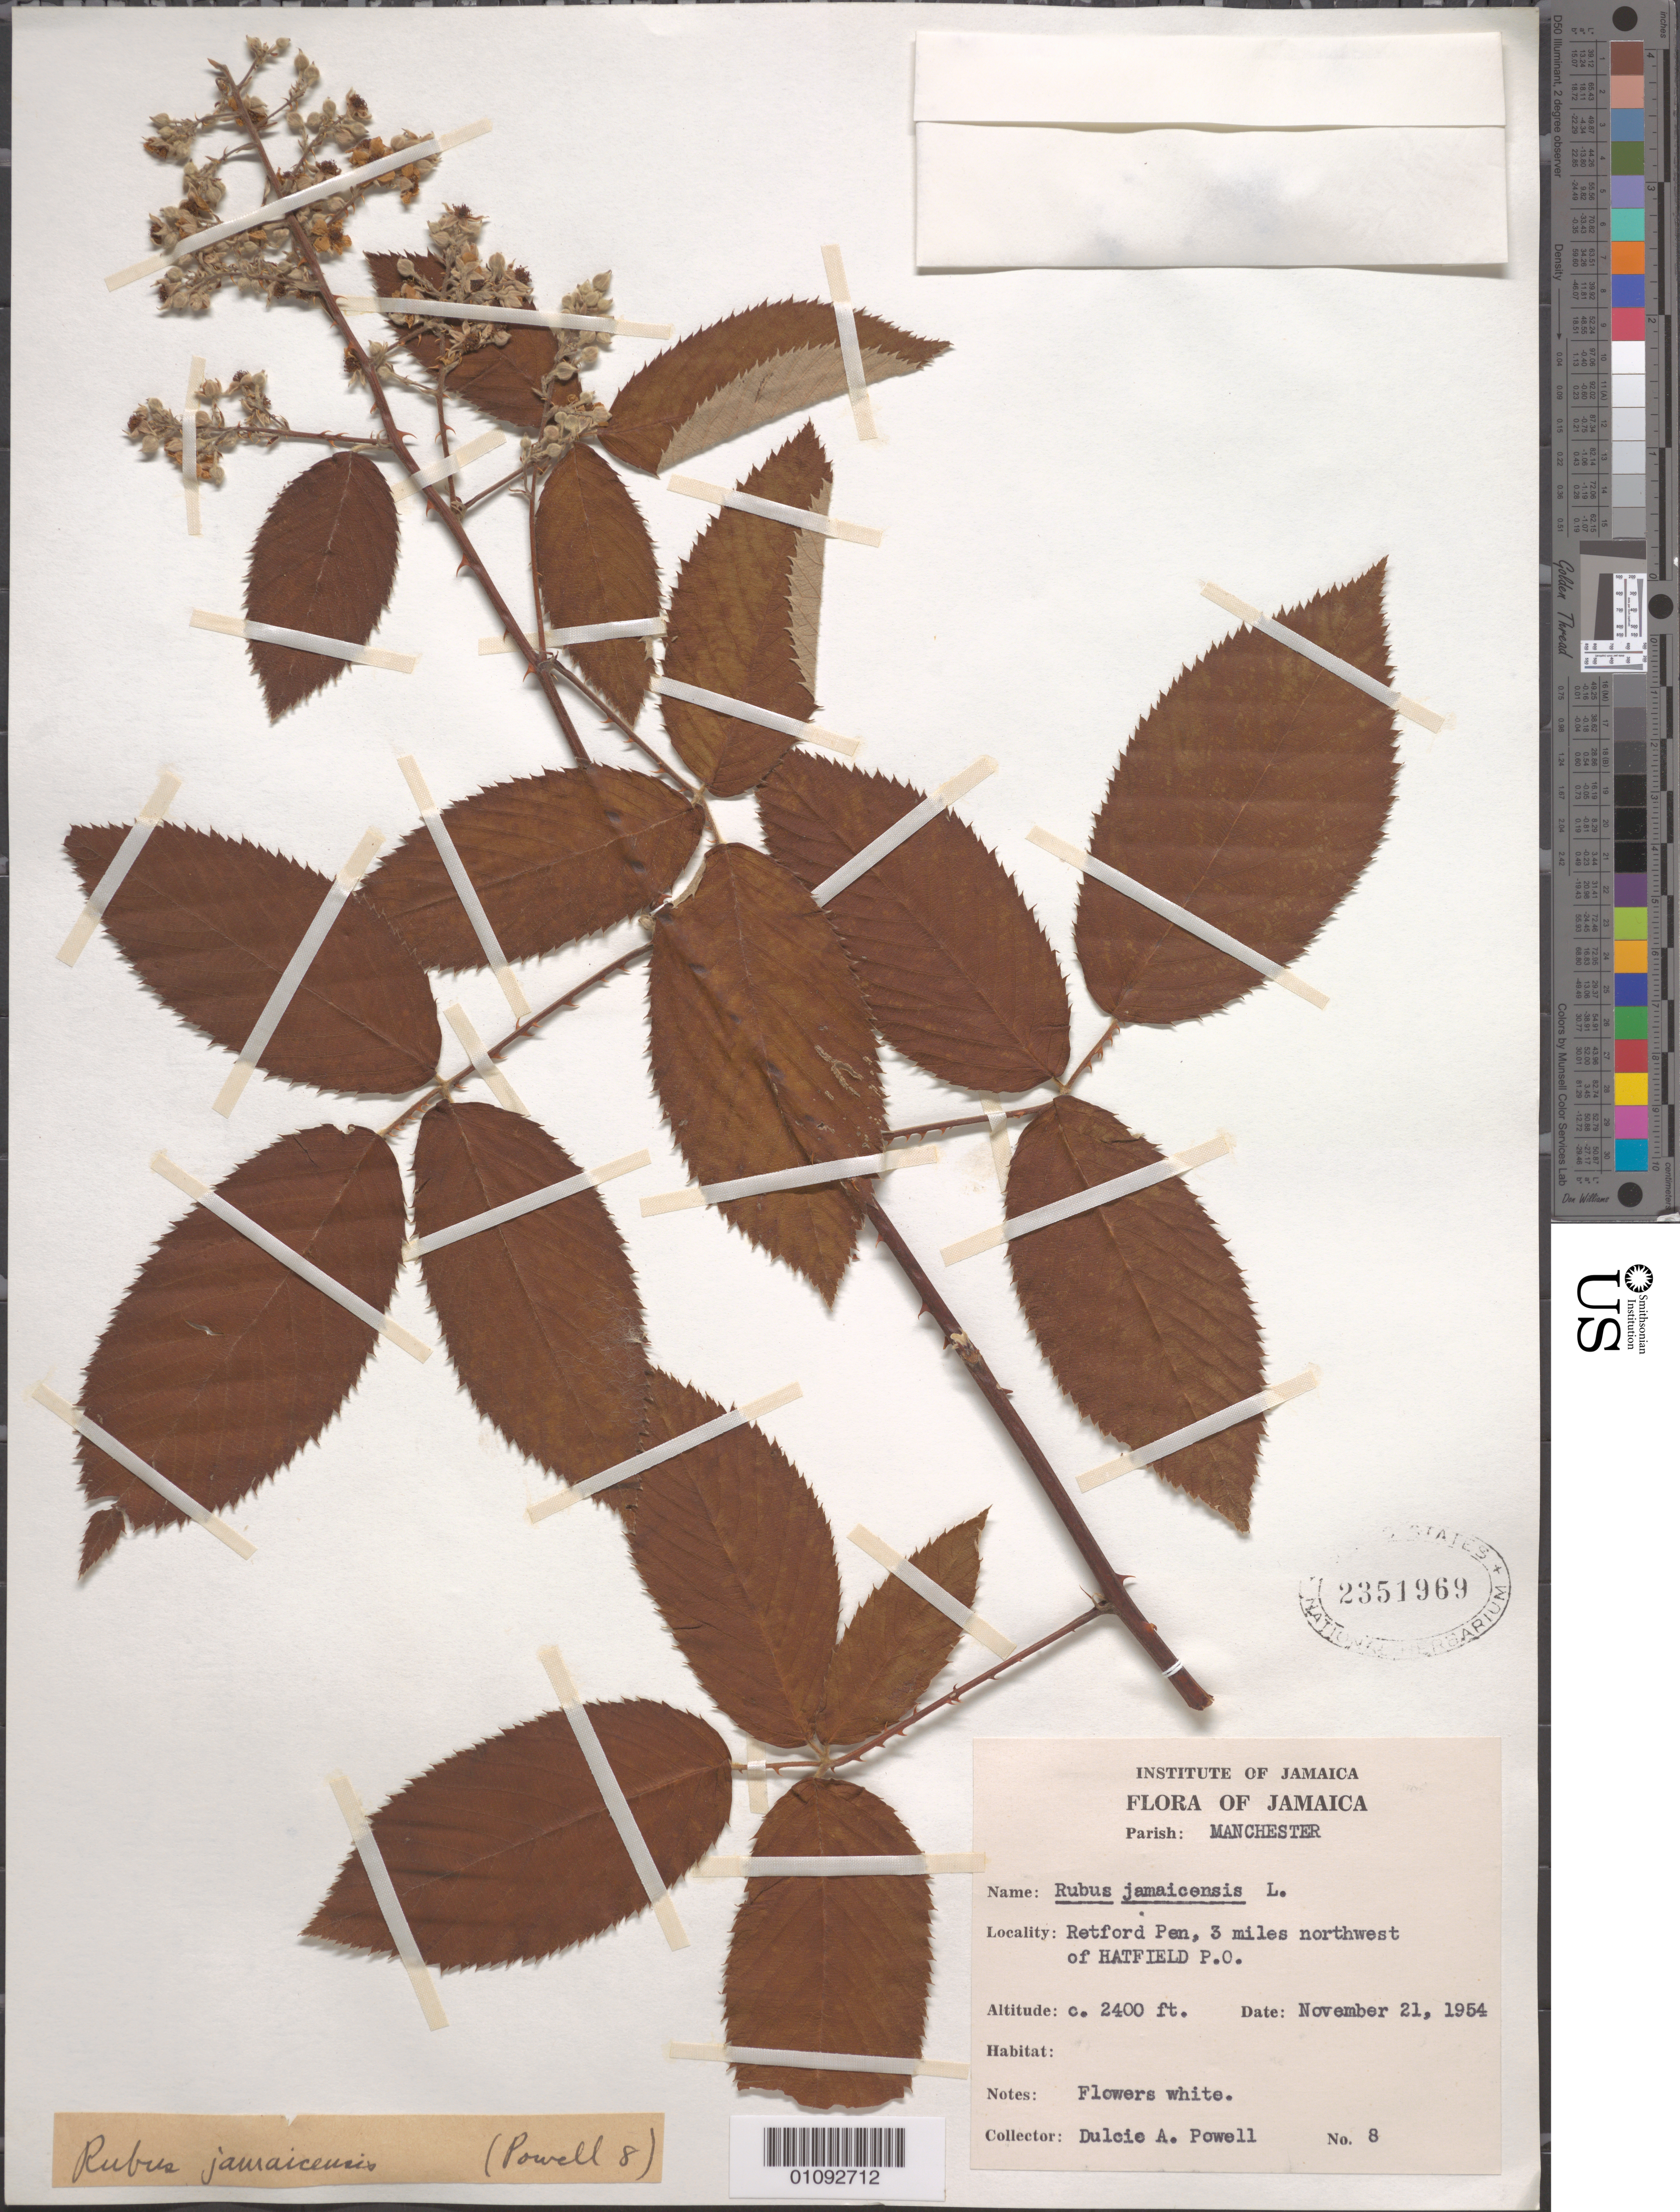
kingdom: Plantae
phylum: Tracheophyta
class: Magnoliopsida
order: Rosales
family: Rosaceae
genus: Rubus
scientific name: Rubus jamaicensis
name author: L.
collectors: D. A. Powell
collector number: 8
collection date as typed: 21 Nov 1954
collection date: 1954-11-21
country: Jamaica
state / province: Manchester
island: Jamaica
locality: Retford Pen, 3 mi. NW of Hatfield P.O.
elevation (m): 732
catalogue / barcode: US 2351969